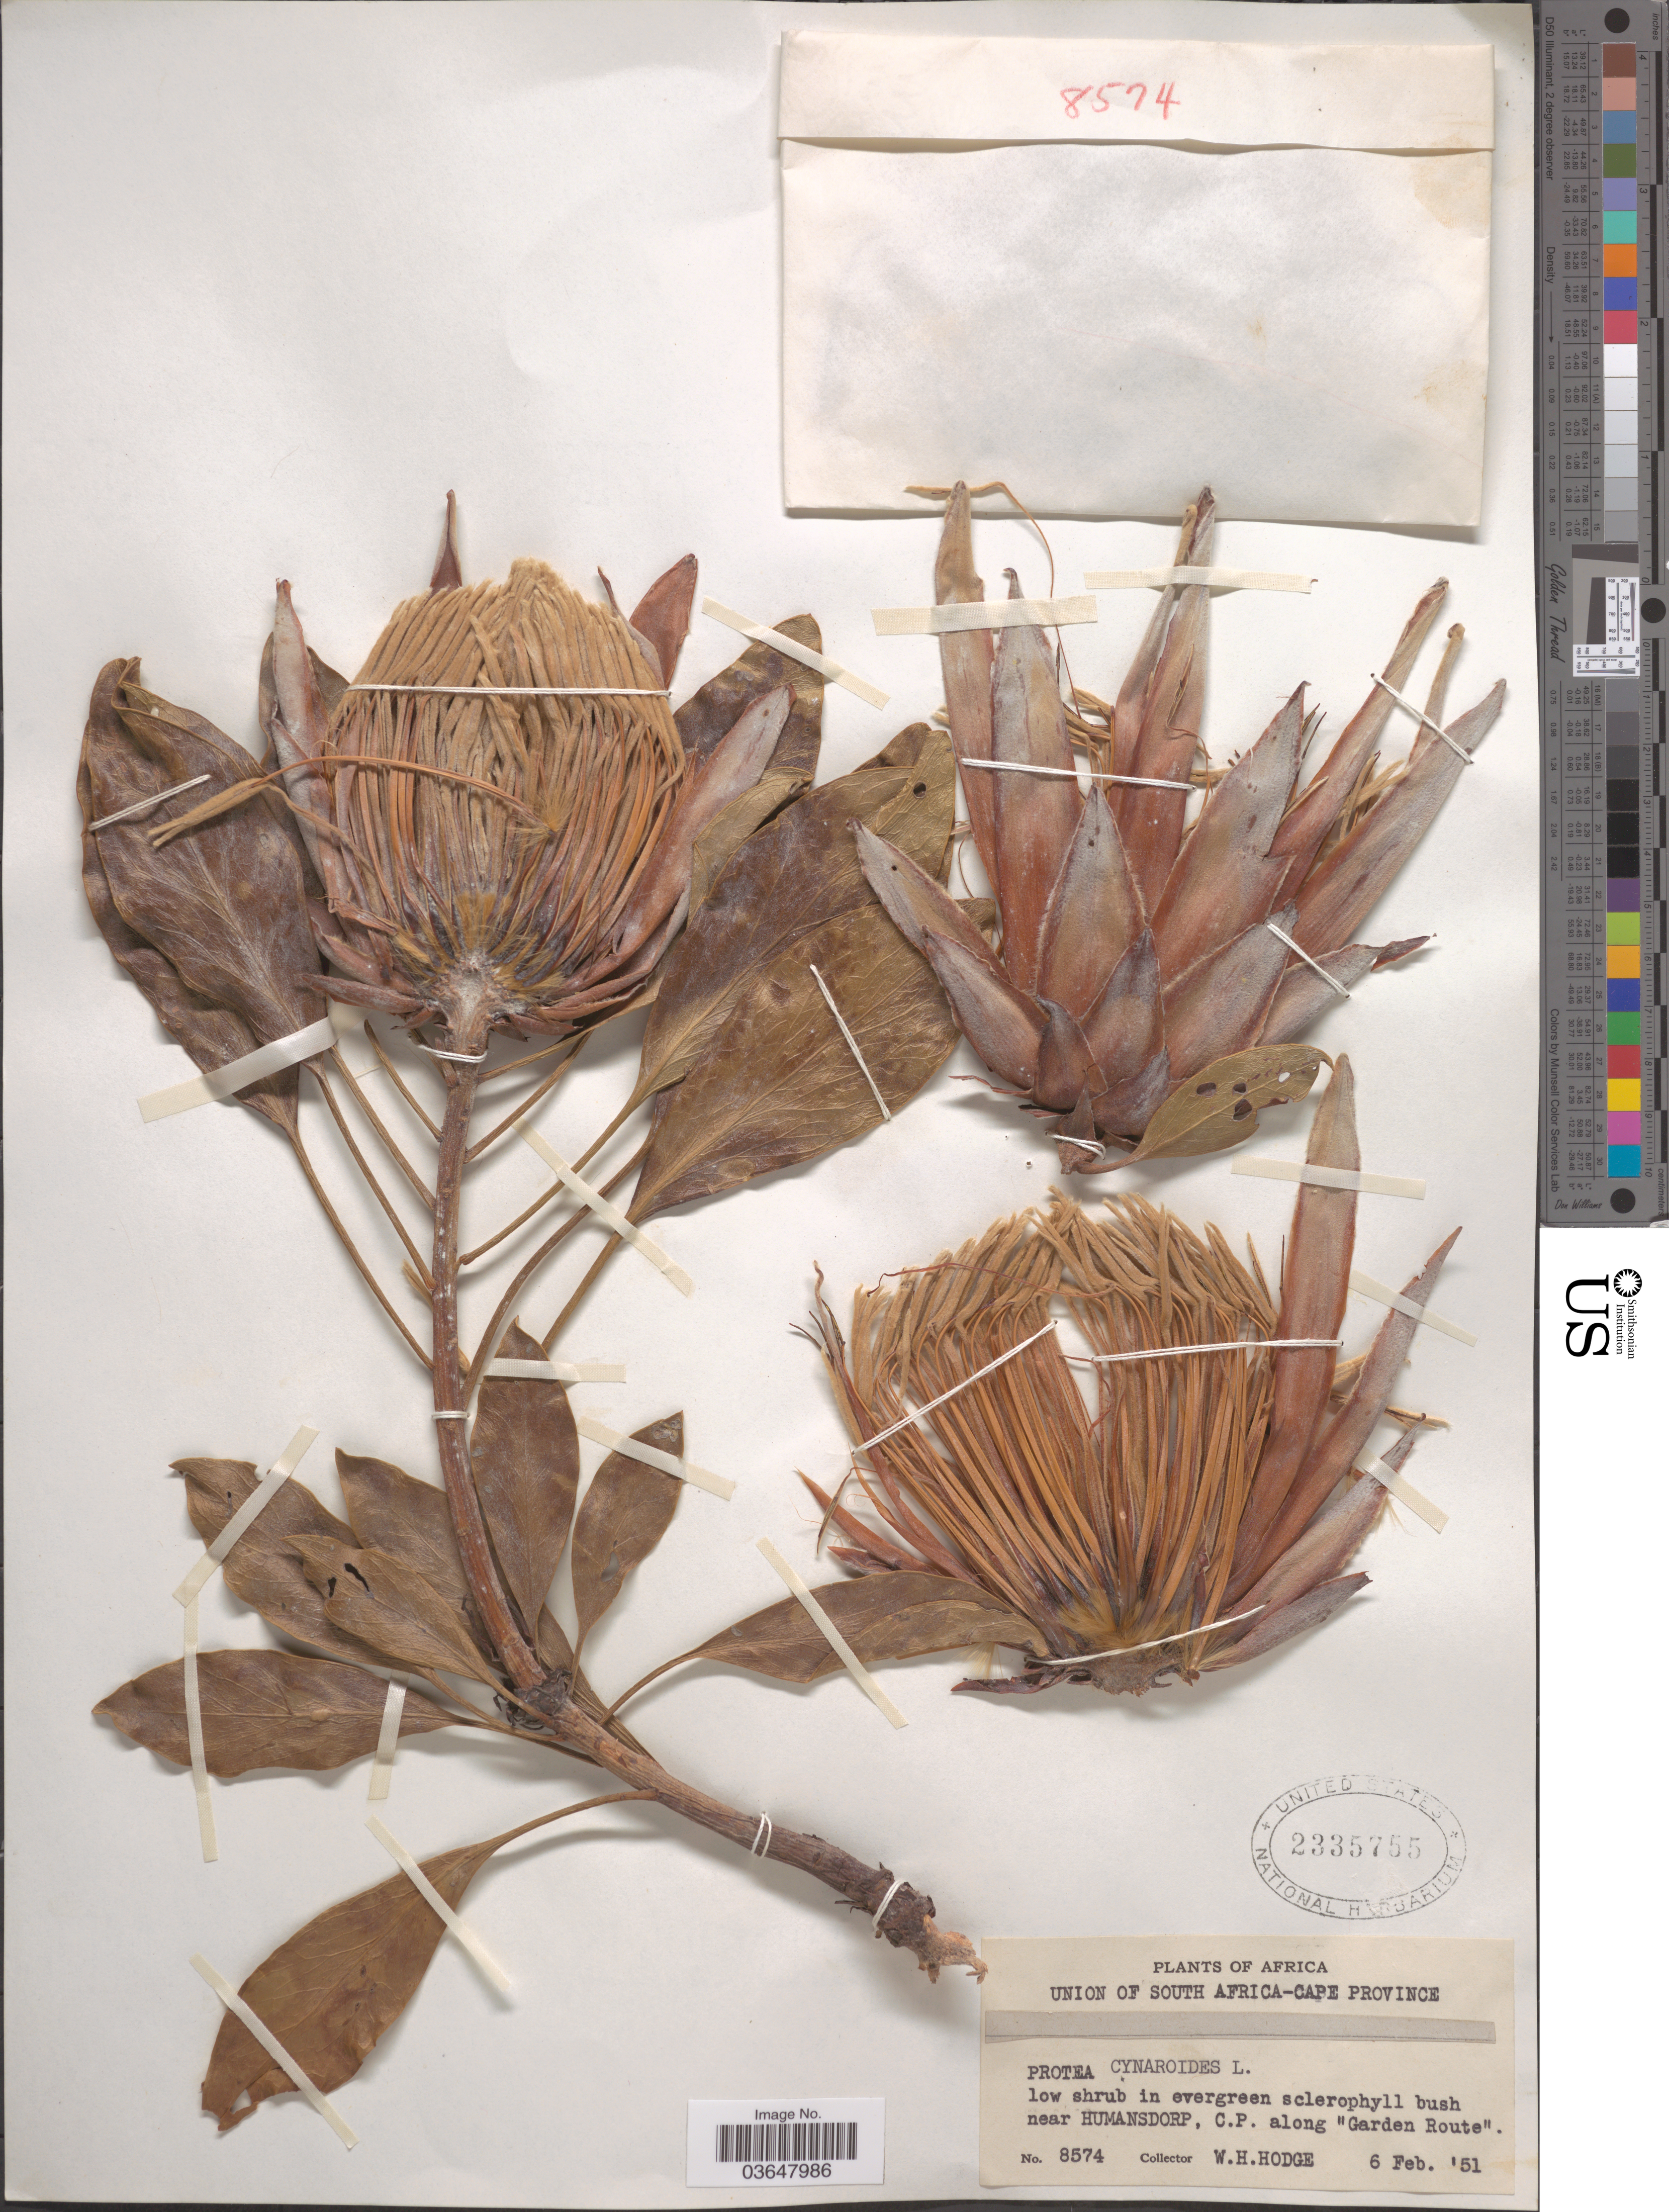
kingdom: Plantae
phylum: Tracheophyta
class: Magnoliopsida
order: Proteales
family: Proteaceae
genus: Protea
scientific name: Protea cynaroides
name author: L.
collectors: W. Hodge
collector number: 8574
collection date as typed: Transcribed d/m/y: 6/2/51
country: South Africa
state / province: Eastern Cape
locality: Union of South Africa. Near Humansdorp, C.P. along "Garden Route".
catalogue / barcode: US 2335755